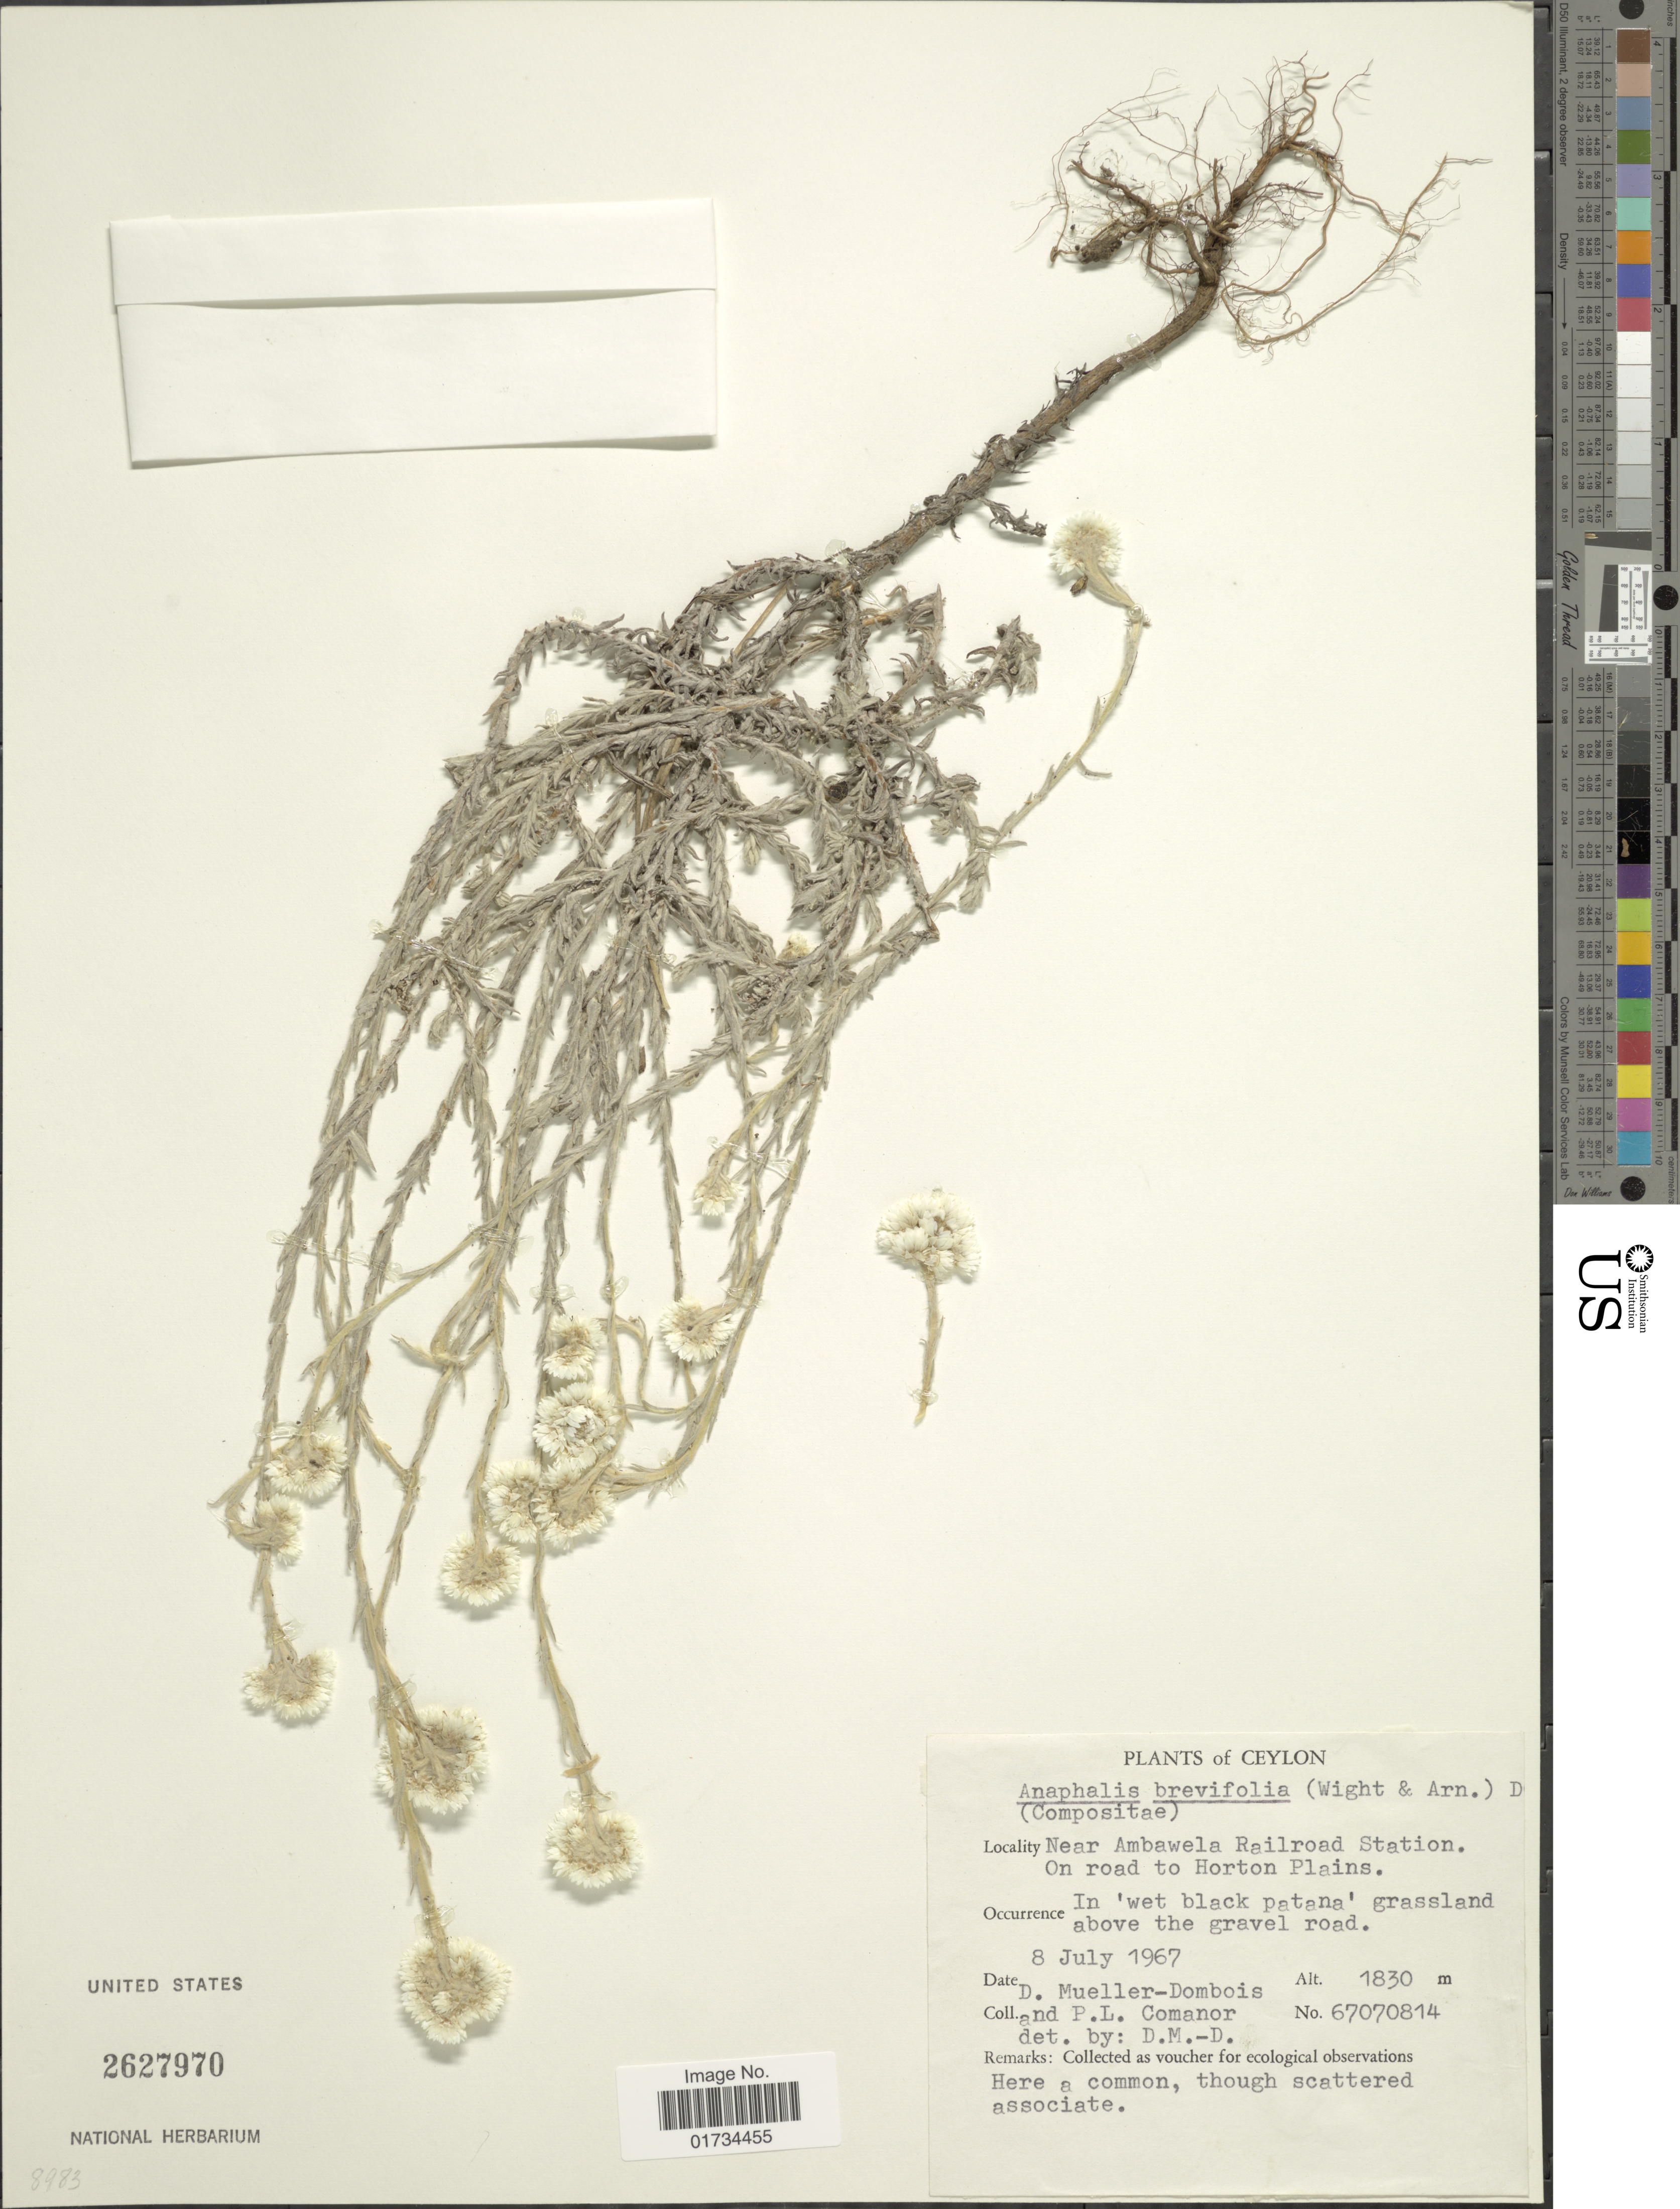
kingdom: Plantae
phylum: Tracheophyta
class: Magnoliopsida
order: Asterales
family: Asteraceae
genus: Anaphalis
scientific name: Anaphalis brevifolia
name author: DC.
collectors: D. Mueller-Dombois & P. Comanor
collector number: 67070814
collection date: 1967-07-08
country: Sri Lanka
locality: Ceylon. Near Ambawela Railroad Station. On road to Horton Plains. In 'wet black patana'grassland, above the gravel road.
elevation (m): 1830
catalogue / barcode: US 2627970